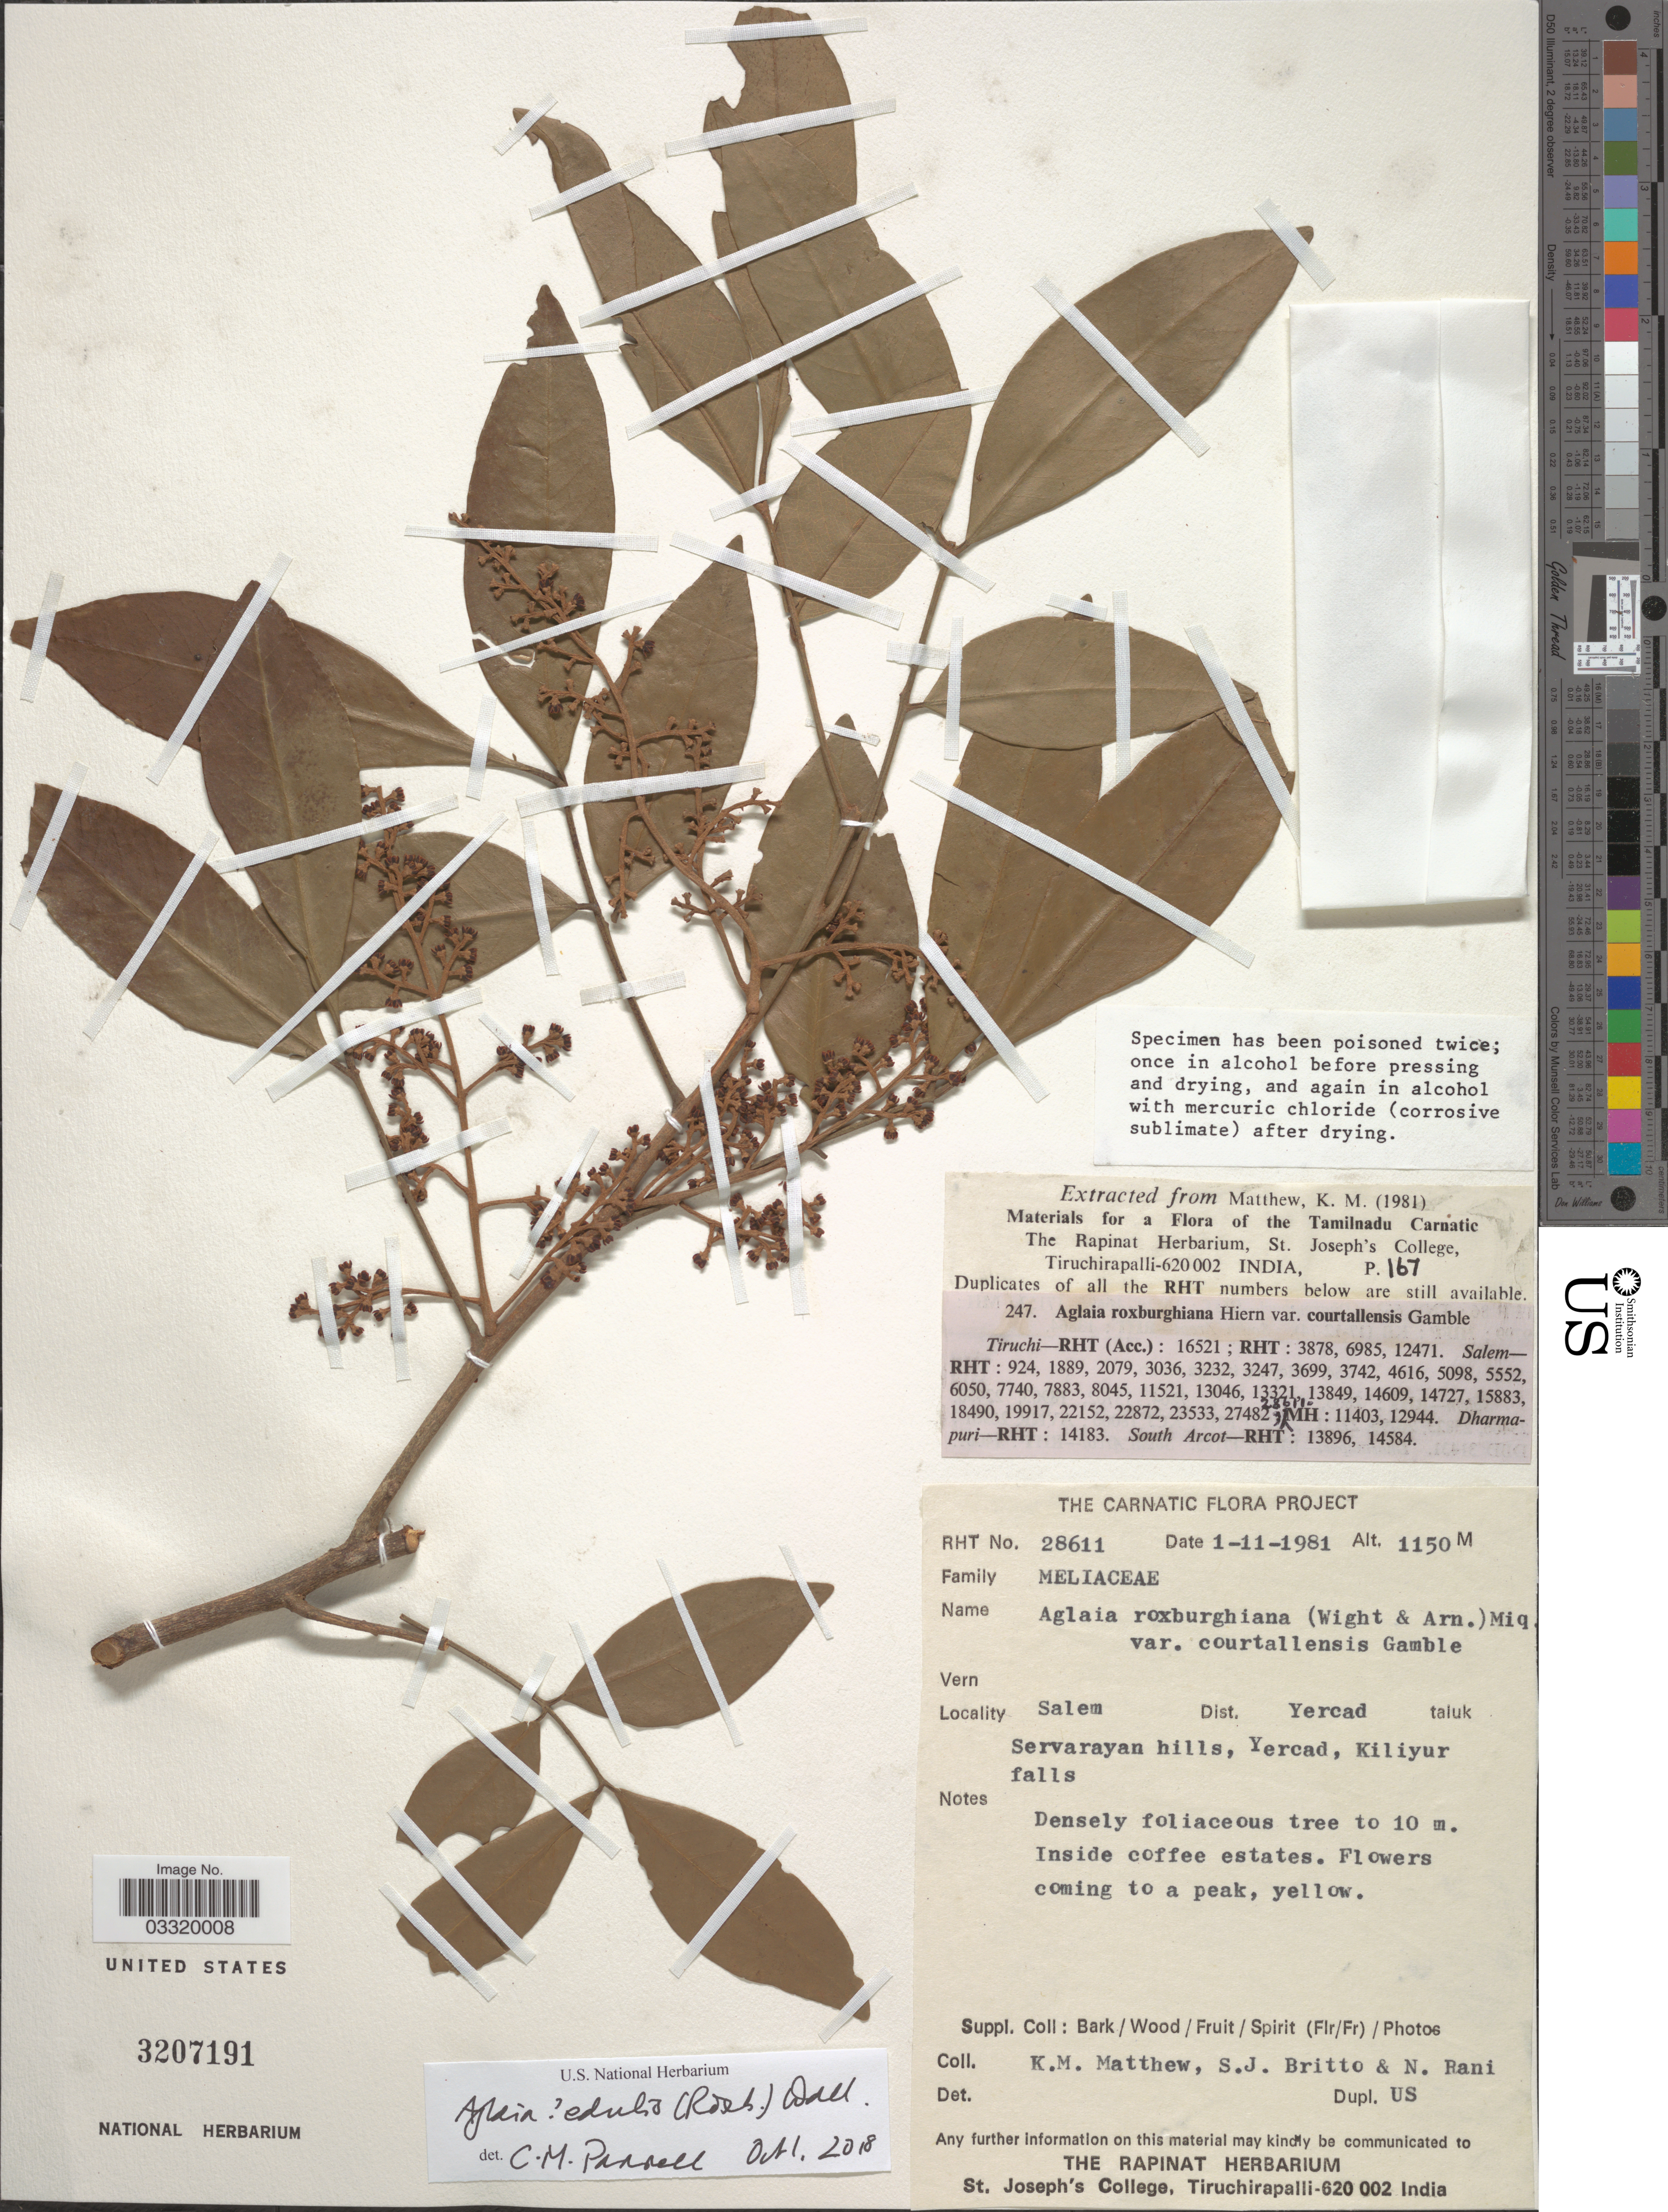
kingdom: Plantae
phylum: Tracheophyta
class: Magnoliopsida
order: Sapindales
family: Meliaceae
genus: Aglaia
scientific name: Aglaia edulis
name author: (Roxb.) Wall.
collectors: K. M. Matthew, S. J. Britto & N. Rani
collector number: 28611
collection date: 1981-11-01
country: India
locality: Salem. Dist. Yercad taluk Servarayan hills, Yercad, Kiliyur falls.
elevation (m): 1150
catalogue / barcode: US 3207191